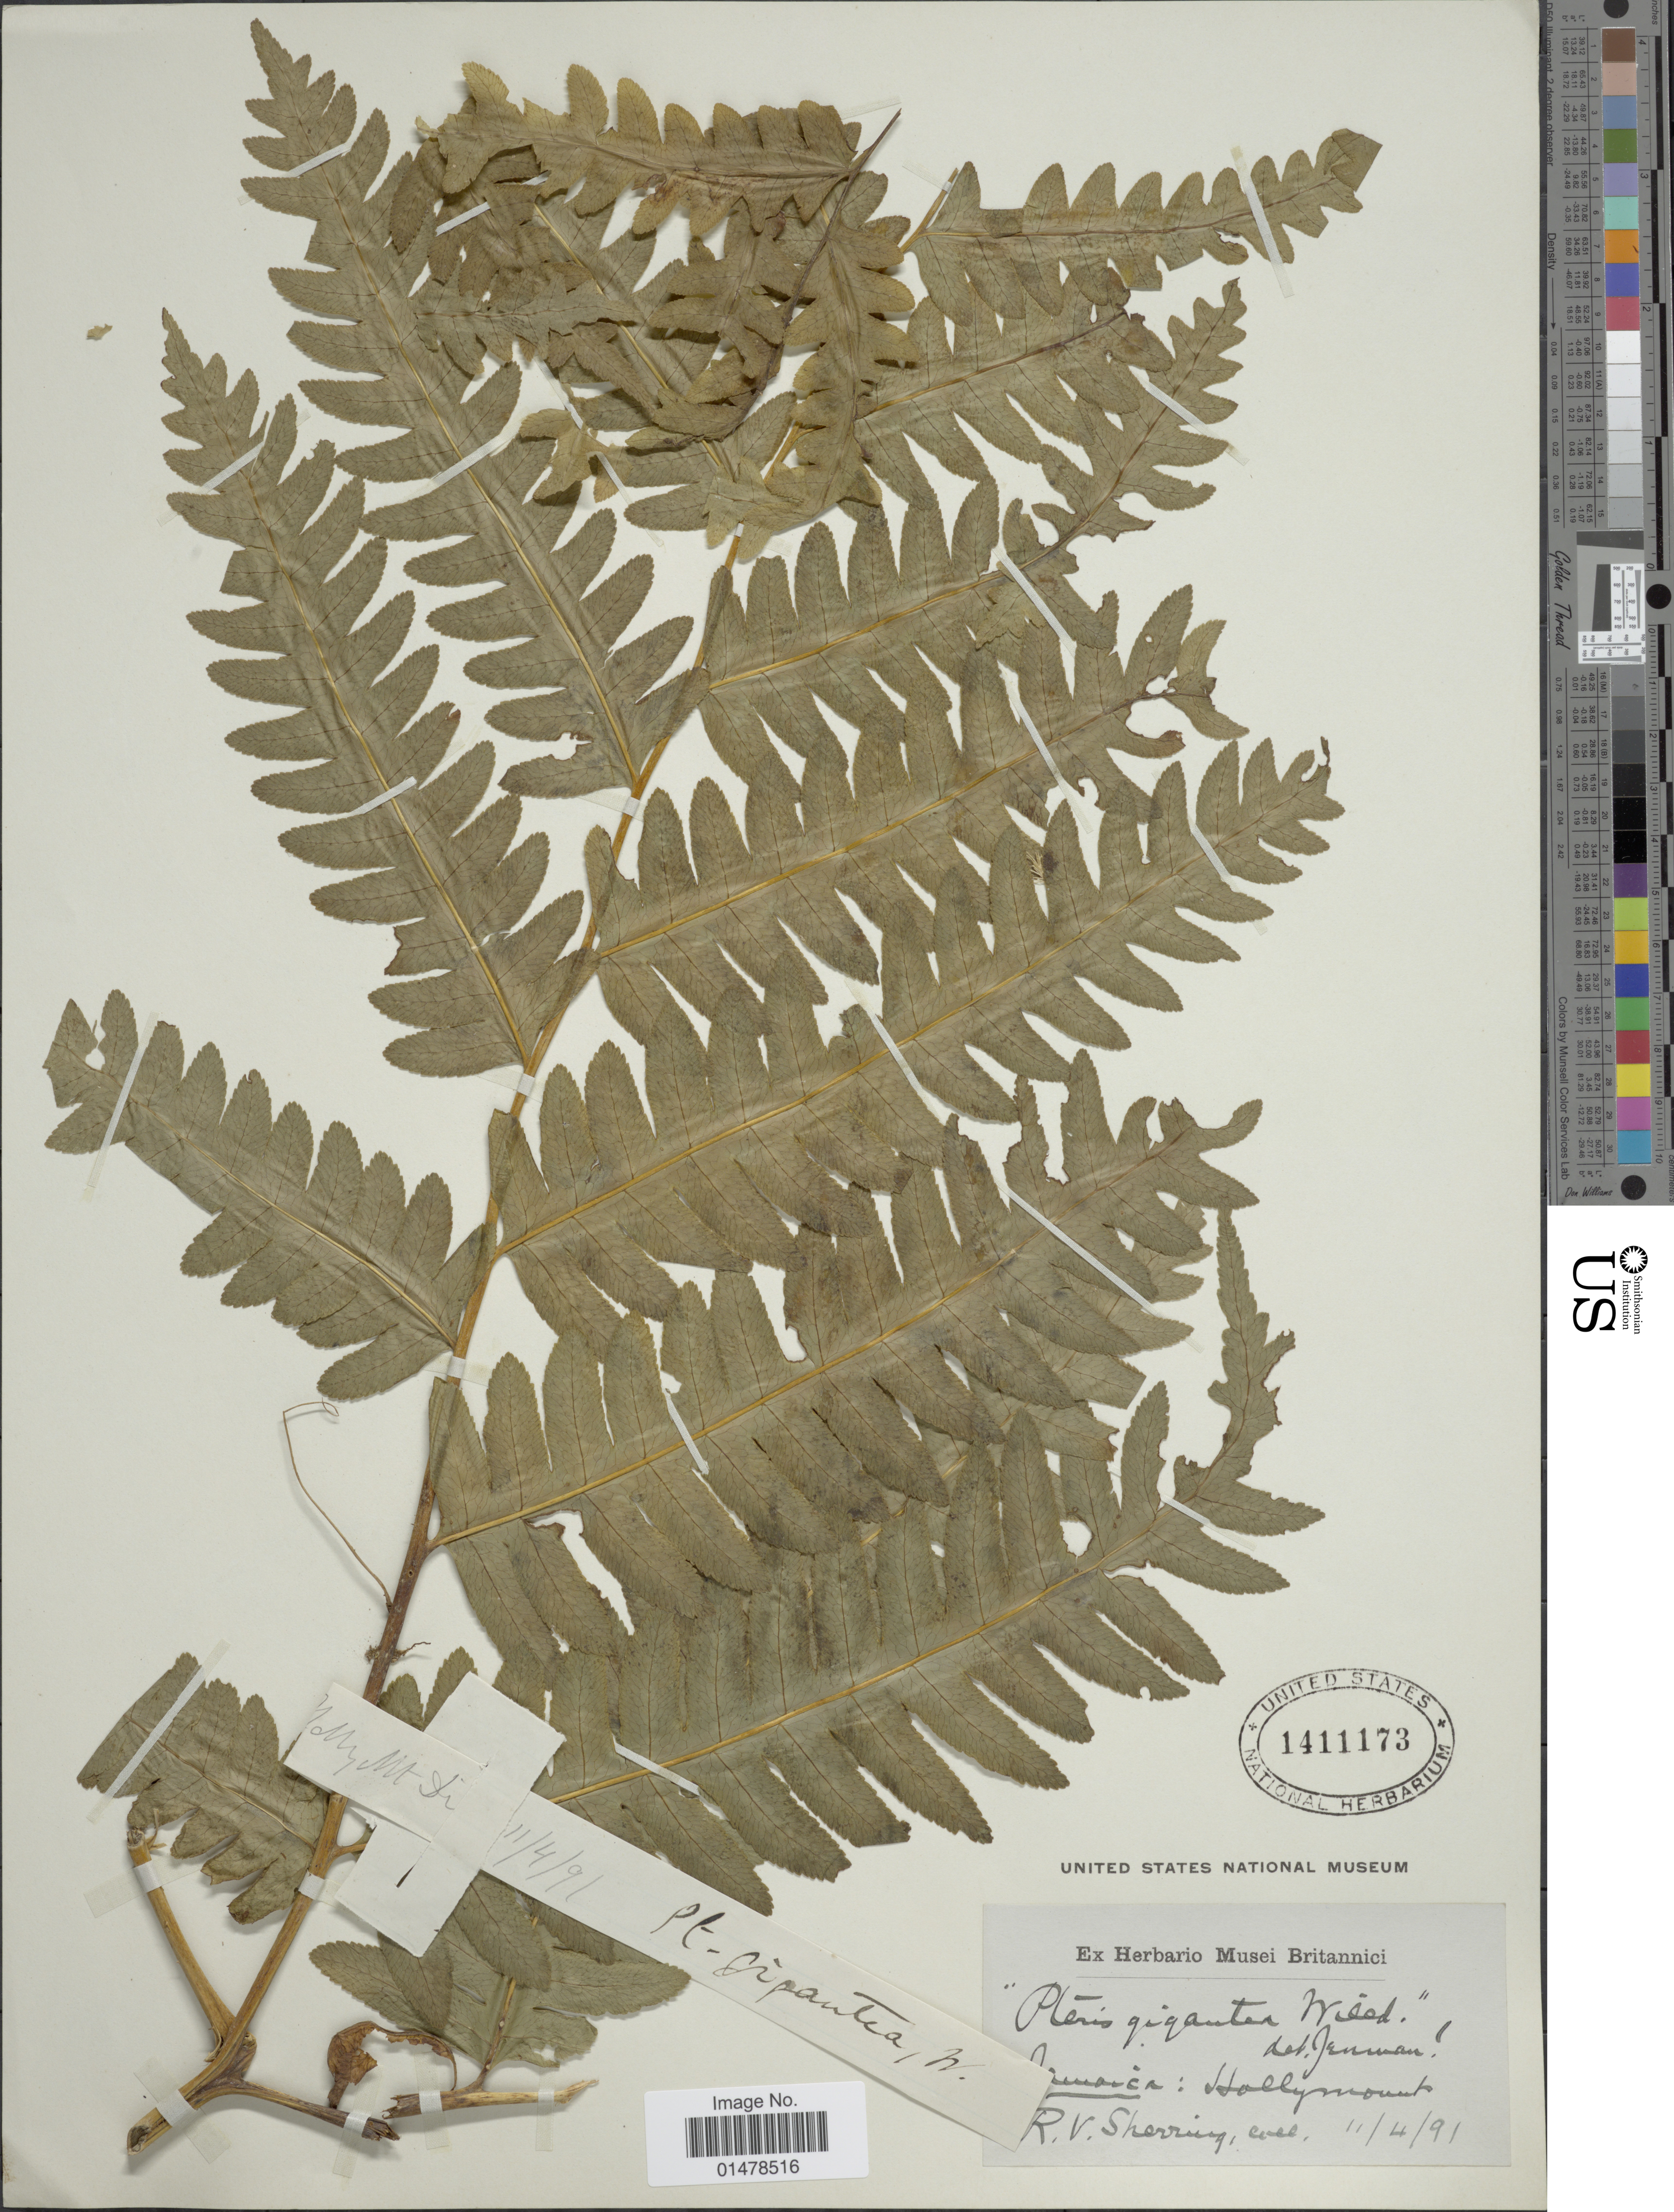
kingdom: Plantae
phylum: Tracheophyta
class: Polypodiopsida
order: Polypodiales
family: Pteridaceae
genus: Pteris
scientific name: Pteris arborea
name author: L.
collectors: R. Sherring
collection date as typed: Transcribed d/m/y: 11/4/91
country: Jamaica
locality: Hollymount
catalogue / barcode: US 1411173